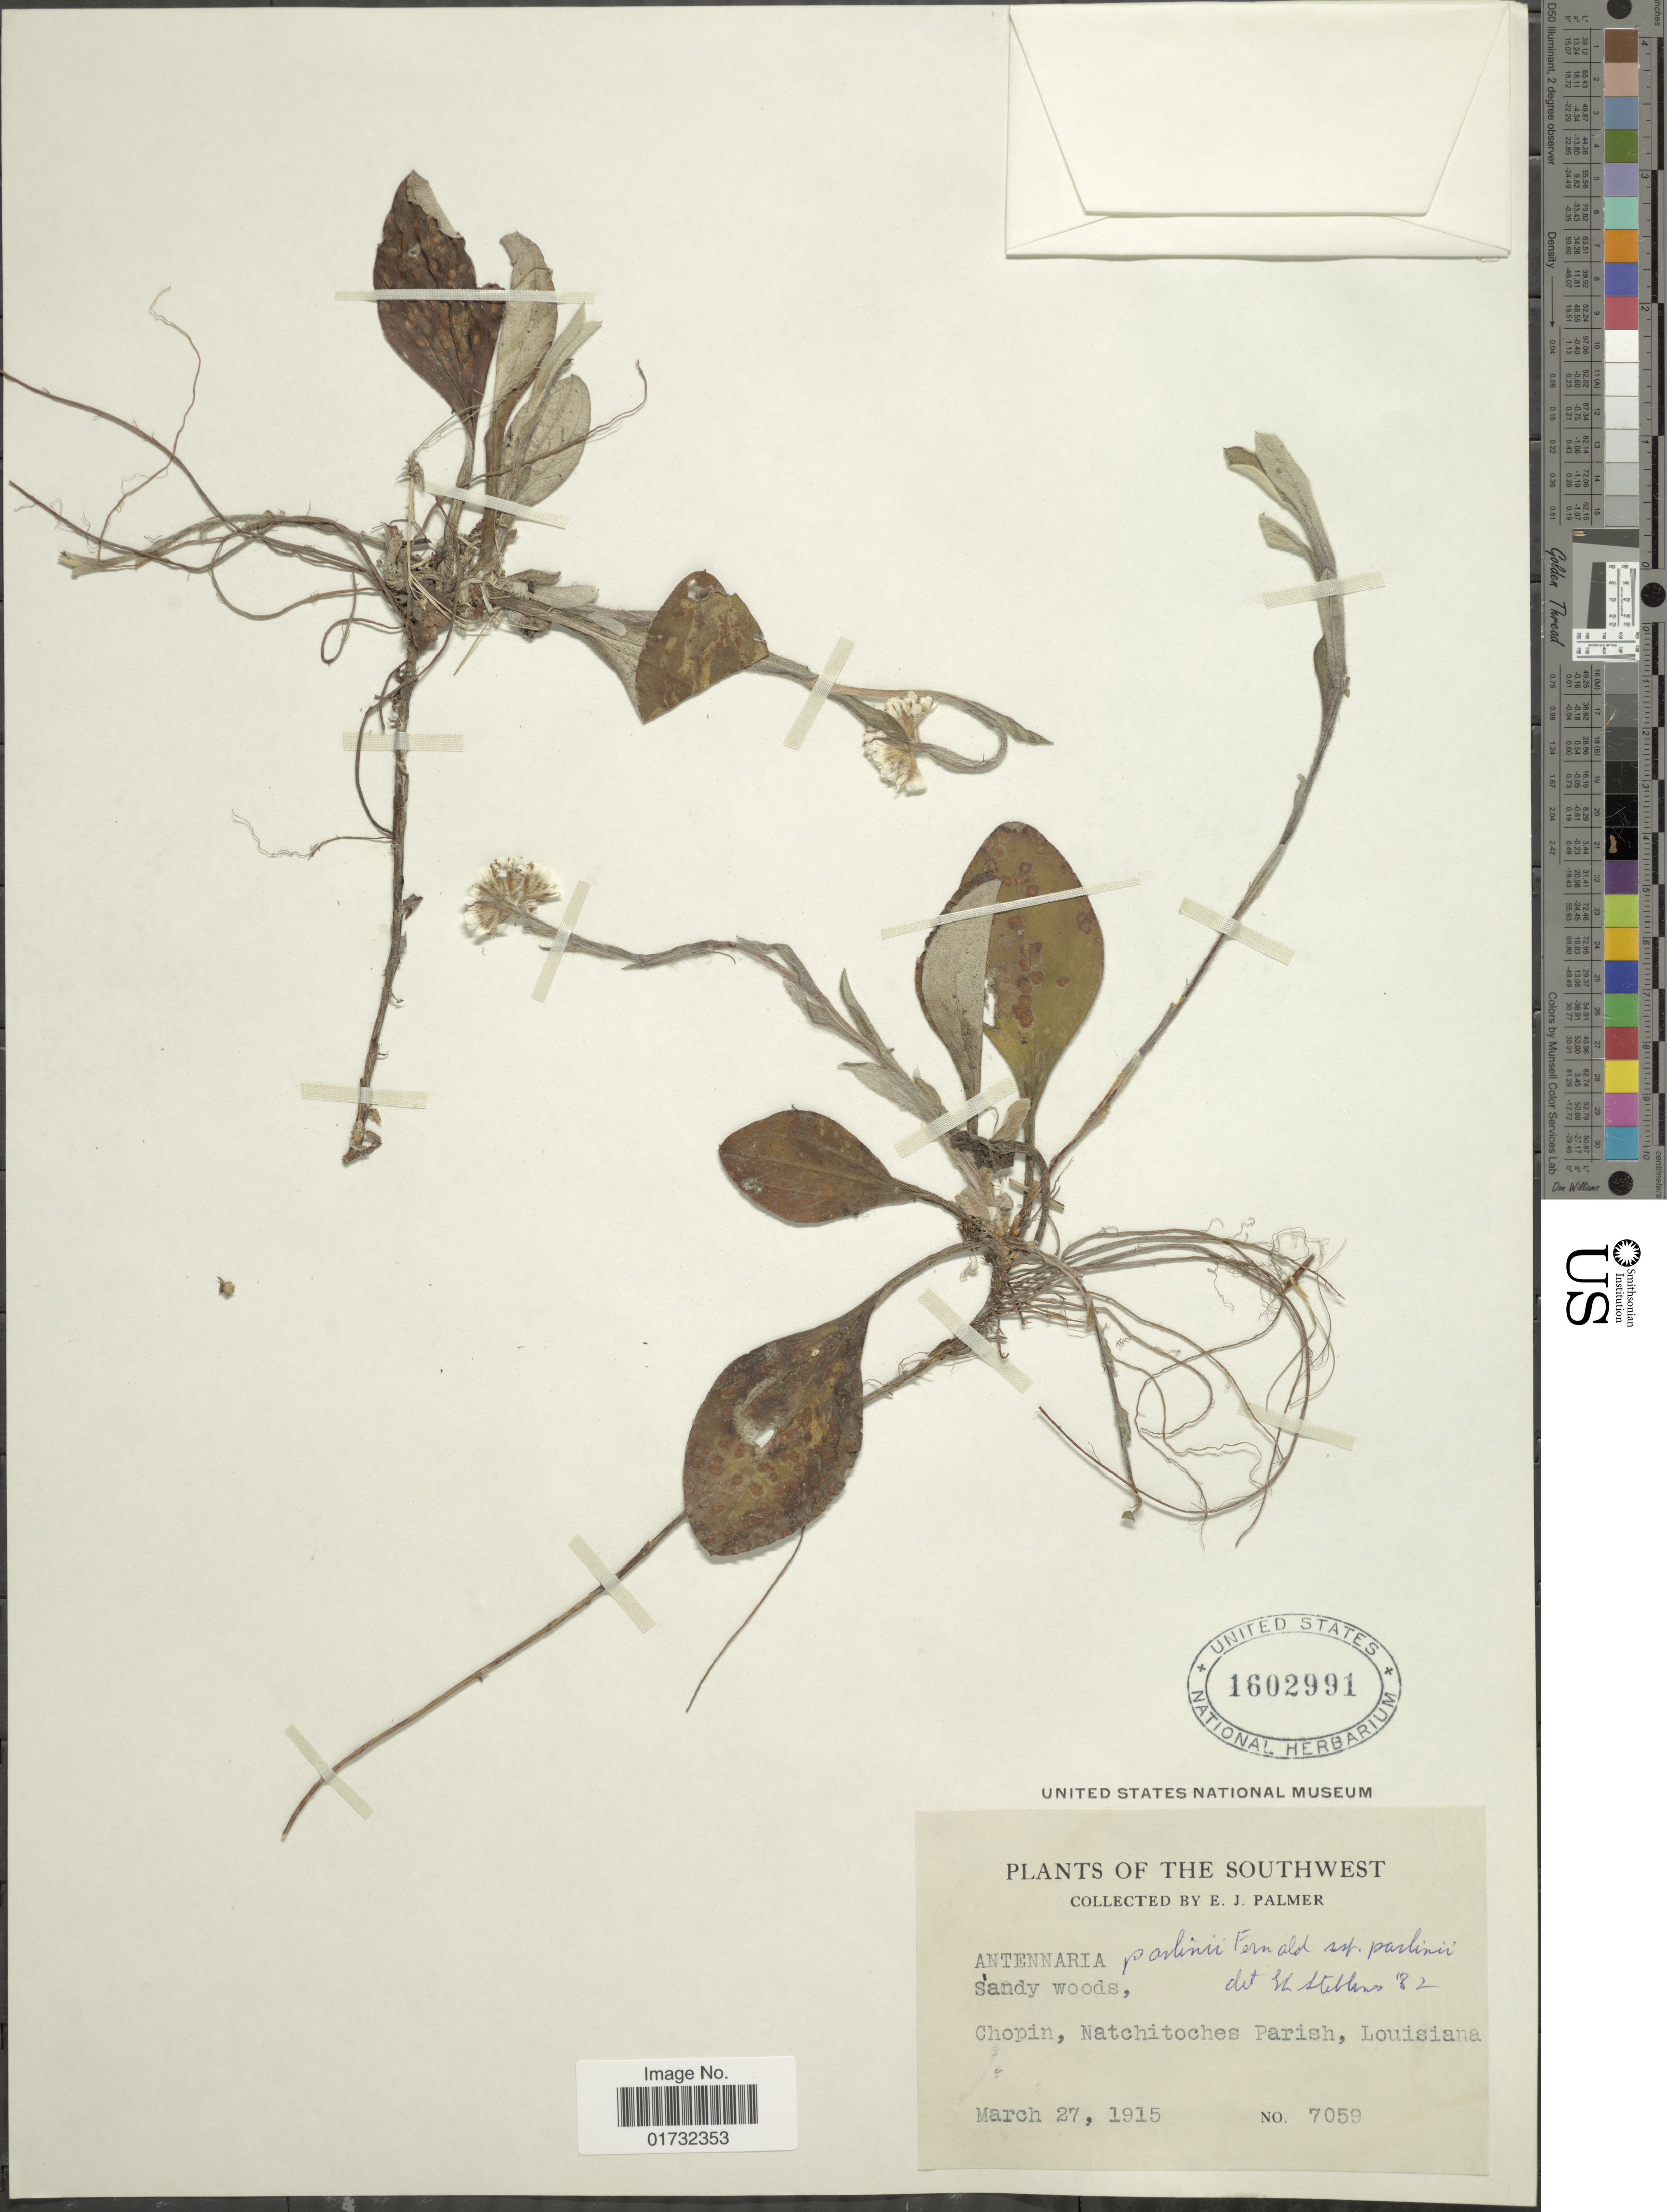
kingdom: Plantae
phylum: Tracheophyta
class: Magnoliopsida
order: Asterales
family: Asteraceae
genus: Antennaria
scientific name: Antennaria parlinii subsp. parlinii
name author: Fernald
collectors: E. J. Palmer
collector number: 7059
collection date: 1915-03-27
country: United States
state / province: Louisiana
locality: Southwest. Chopin, Natchitoches Parish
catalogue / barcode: US 1602991